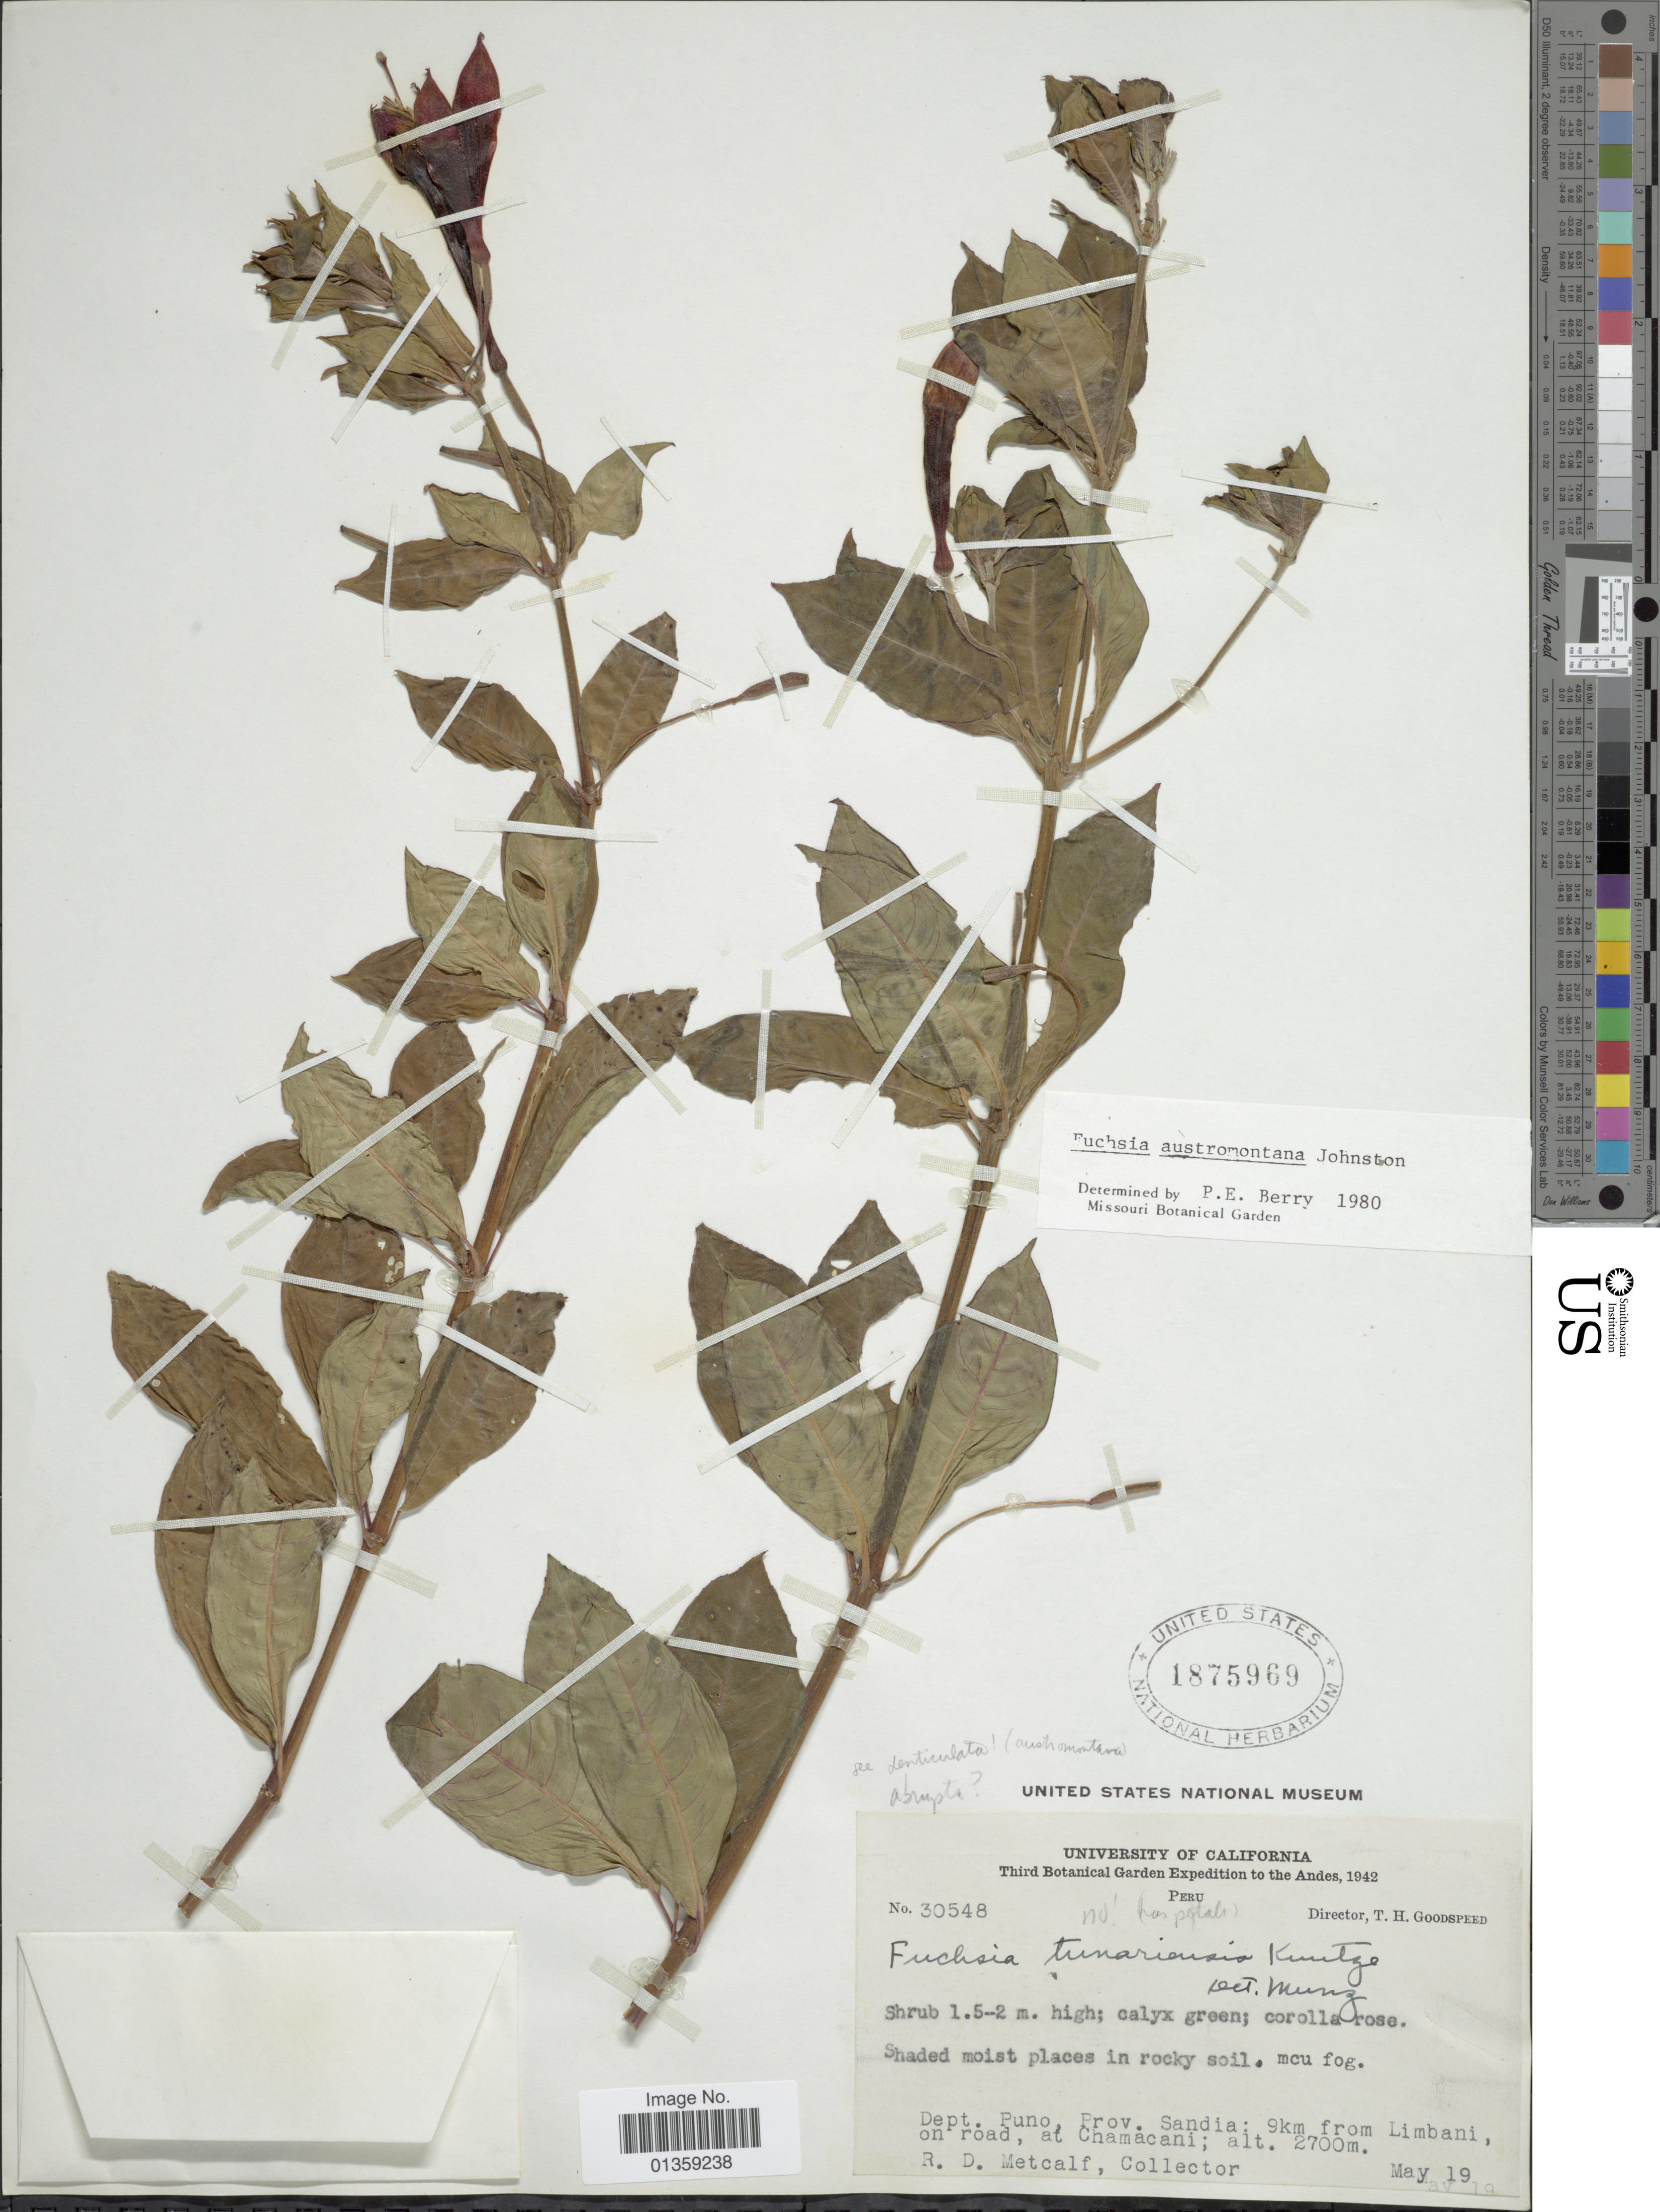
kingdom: Plantae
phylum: Tracheophyta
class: Magnoliopsida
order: Myrtales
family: Onagraceae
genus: Fuchsia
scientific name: Fuchsia austromontana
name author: I.M. Johnst.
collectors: R. D. Metcalf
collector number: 30548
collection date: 1942-05-19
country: Peru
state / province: Puno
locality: Prov. Sandia: 9km from Limbani, on road, at Chamacani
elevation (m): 2700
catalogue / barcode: US 1875969